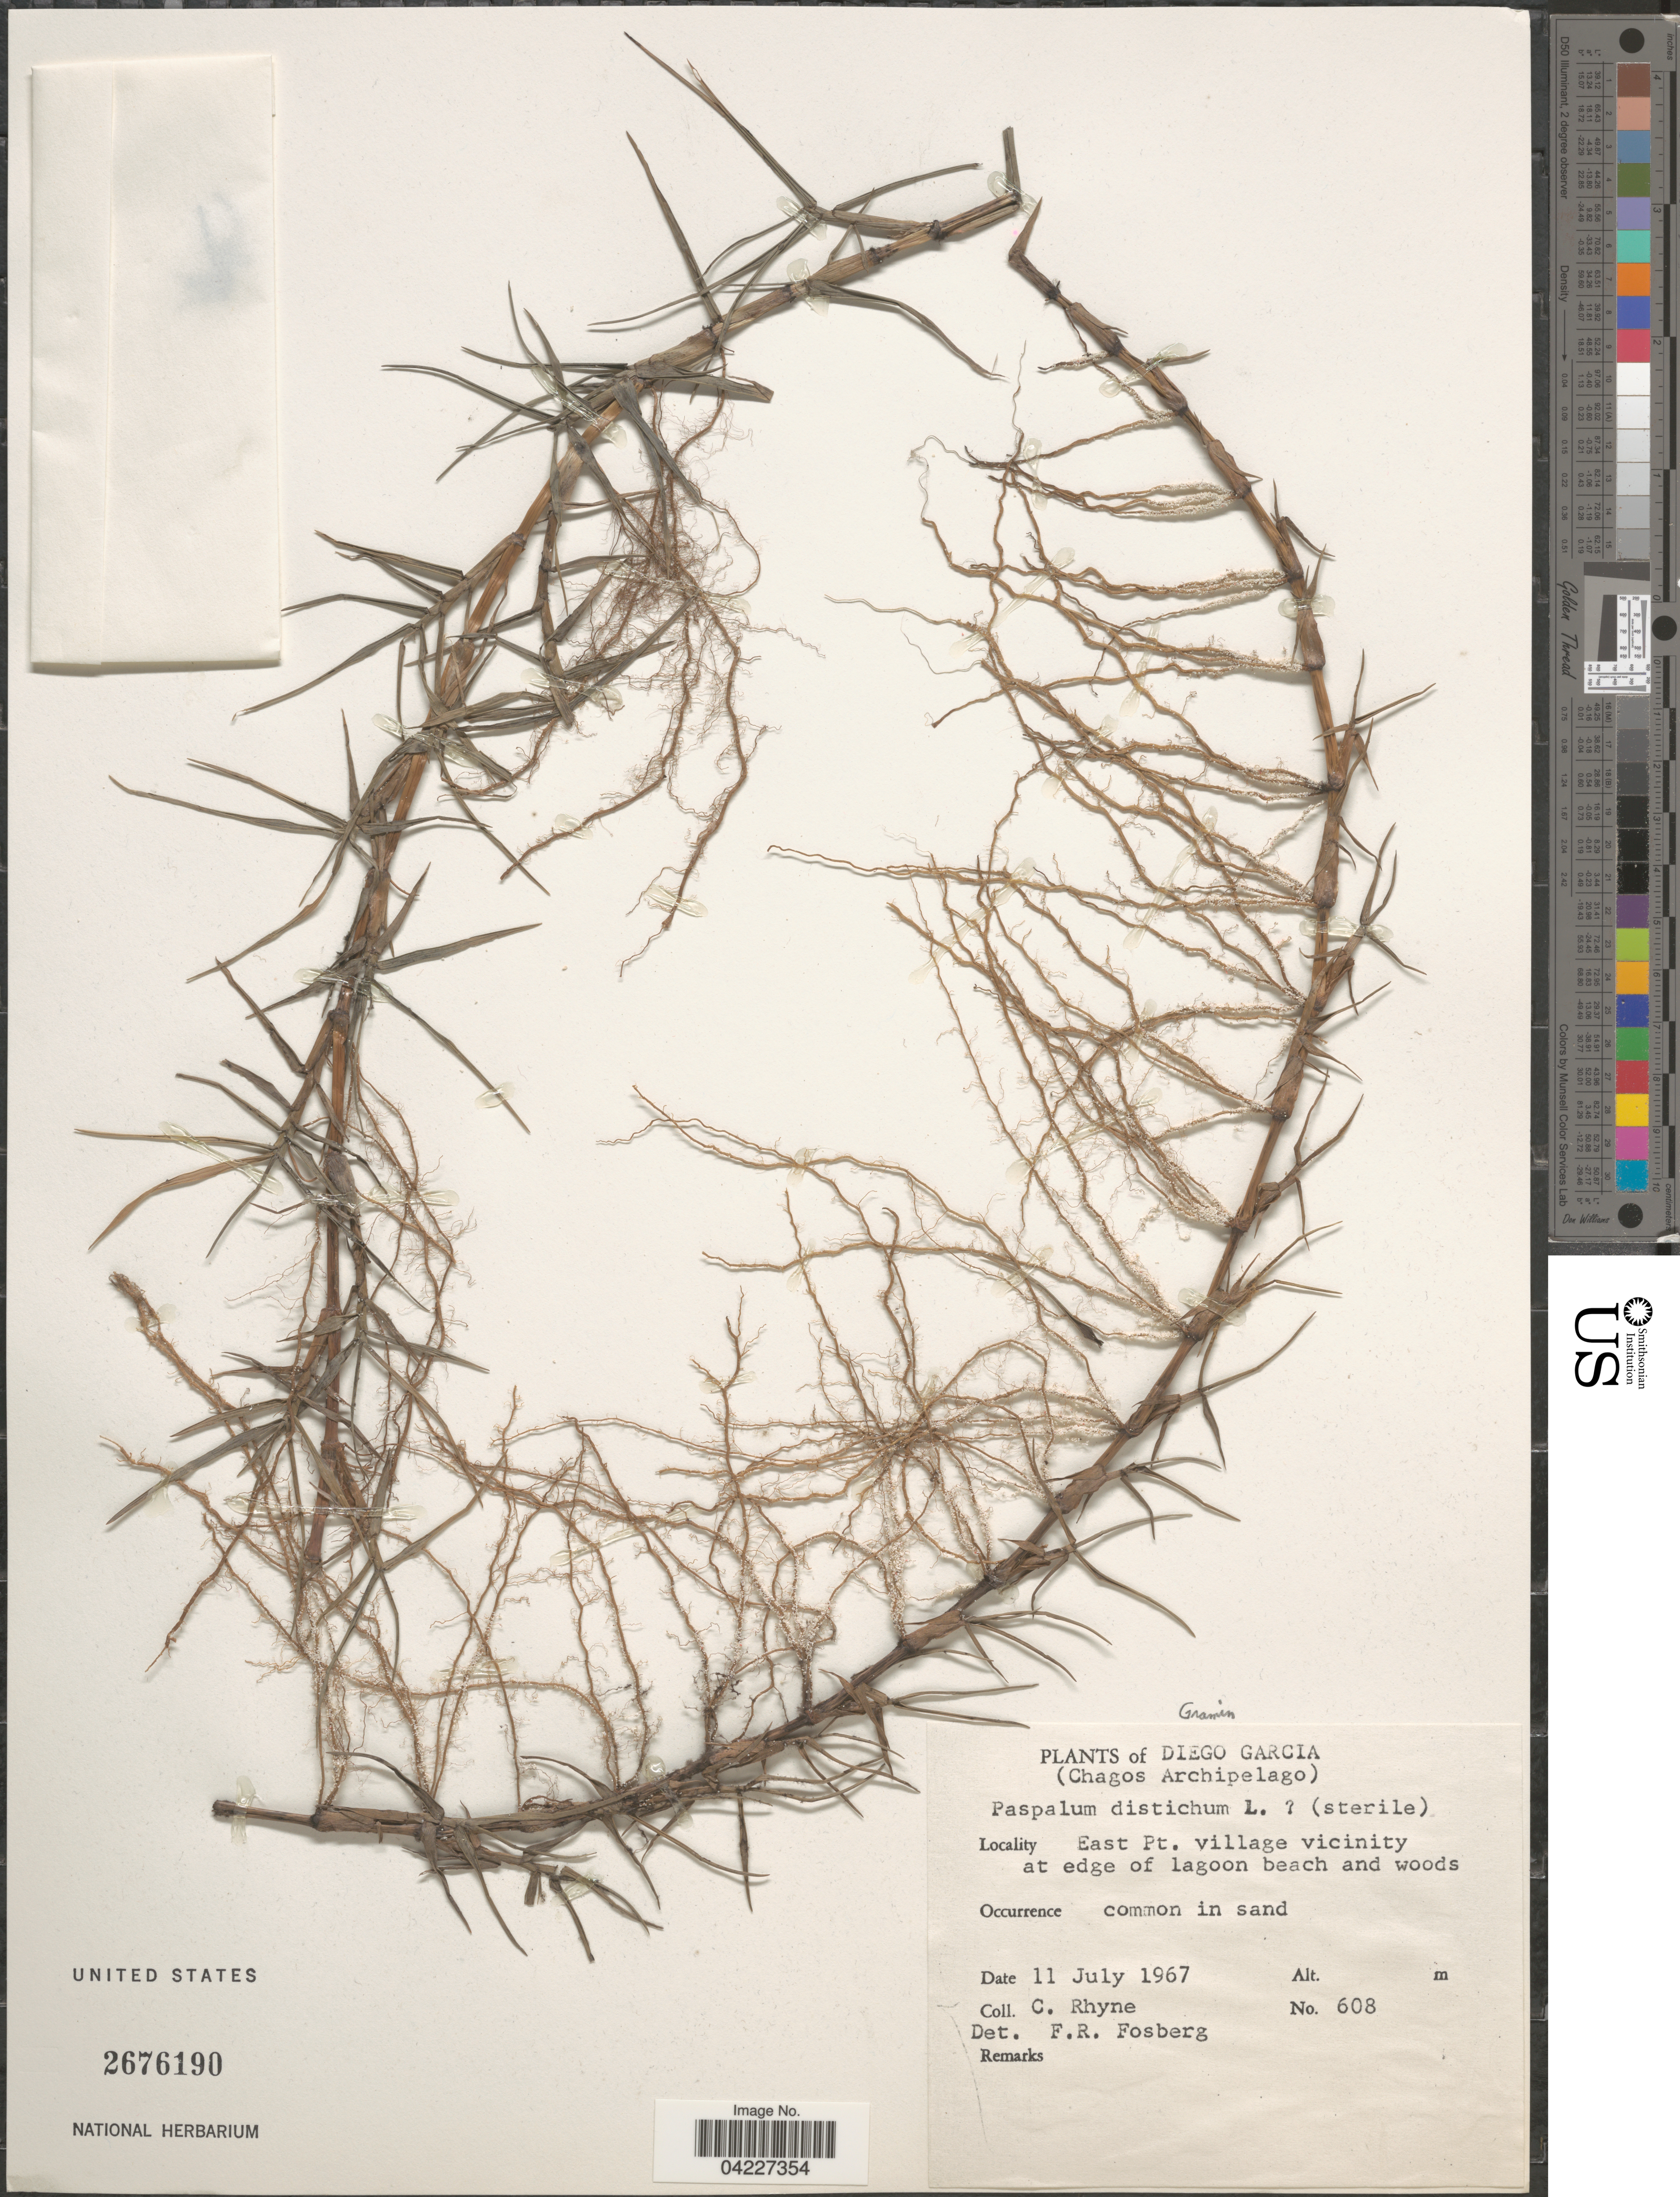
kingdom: Plantae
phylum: Tracheophyta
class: Liliopsida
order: Poales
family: Poaceae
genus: Paspalum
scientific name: Paspalum paspalodes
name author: (Michx.) Scribn.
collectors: C. Rhyne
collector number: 608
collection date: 1967-07-11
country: British Indian Ocean Territory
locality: Diego Garcia. (Chagos Archipelago). East Pt. village vicinity at edge of lagoon beach and woods.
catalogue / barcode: US 2676190